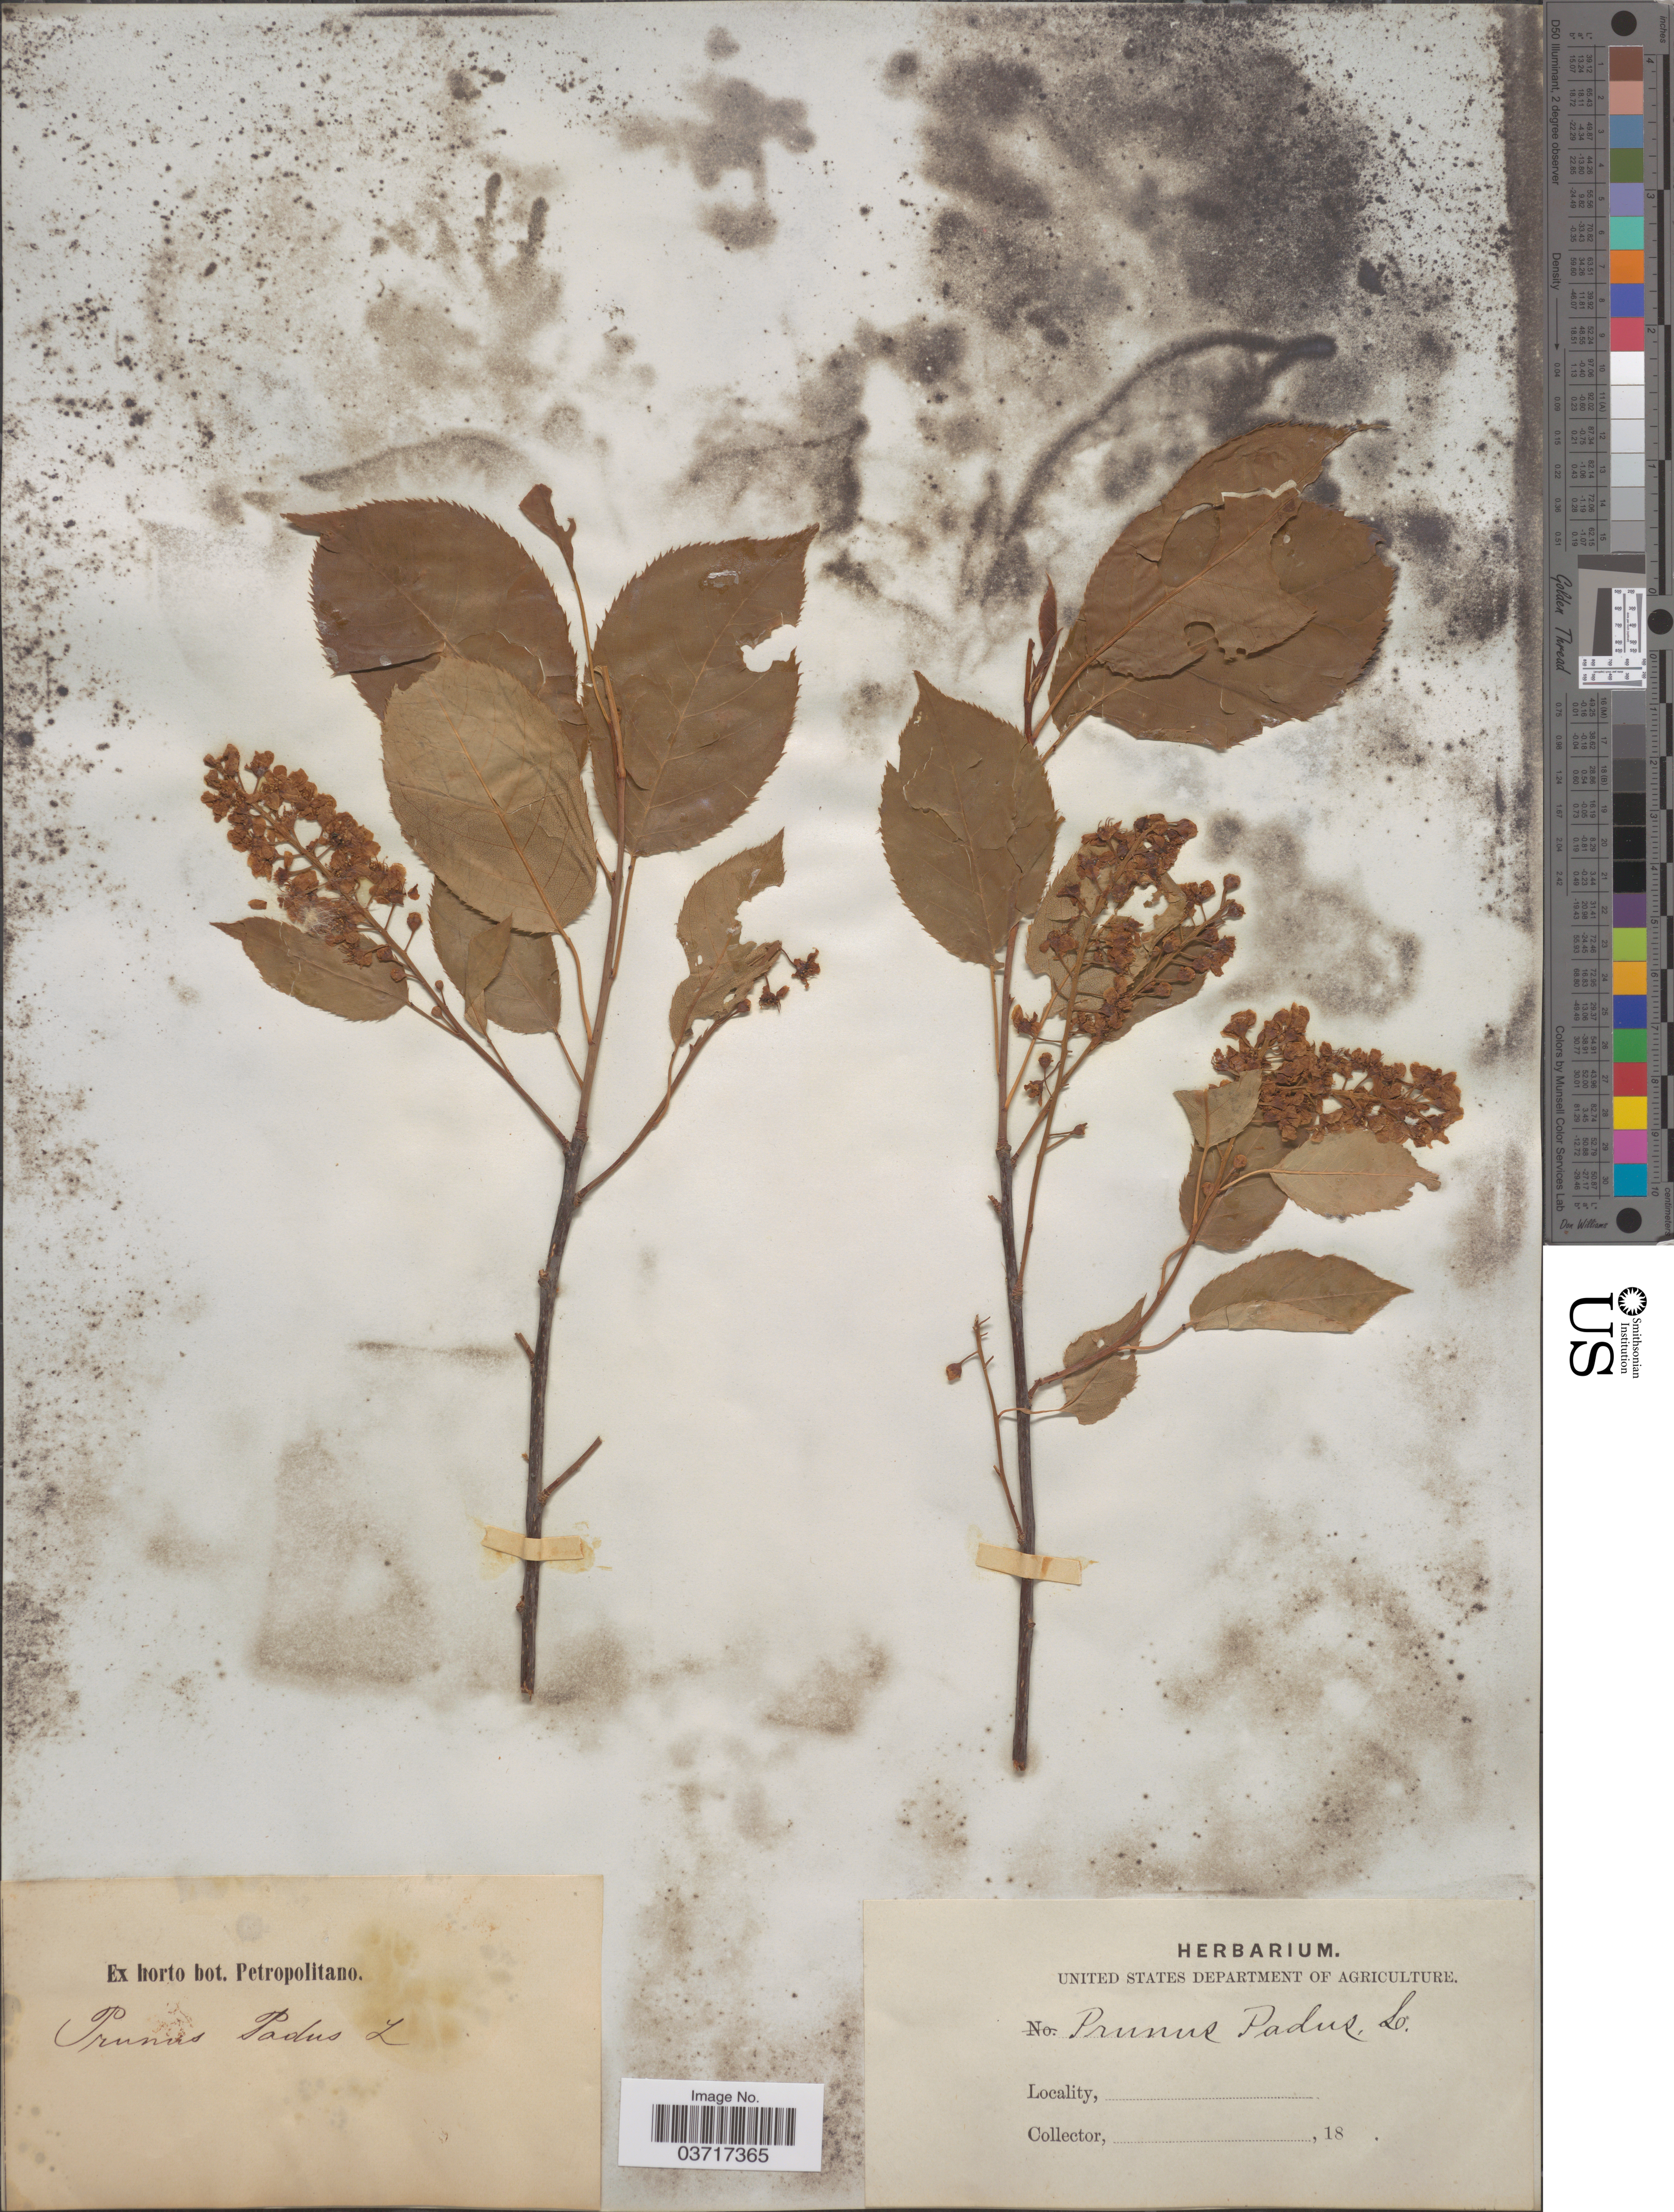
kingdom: Plantae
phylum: Tracheophyta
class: Magnoliopsida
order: Rosales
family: Rosaceae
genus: Prunus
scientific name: Prunus padus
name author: L.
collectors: ex Horto Bot. Petropolitano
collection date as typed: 18